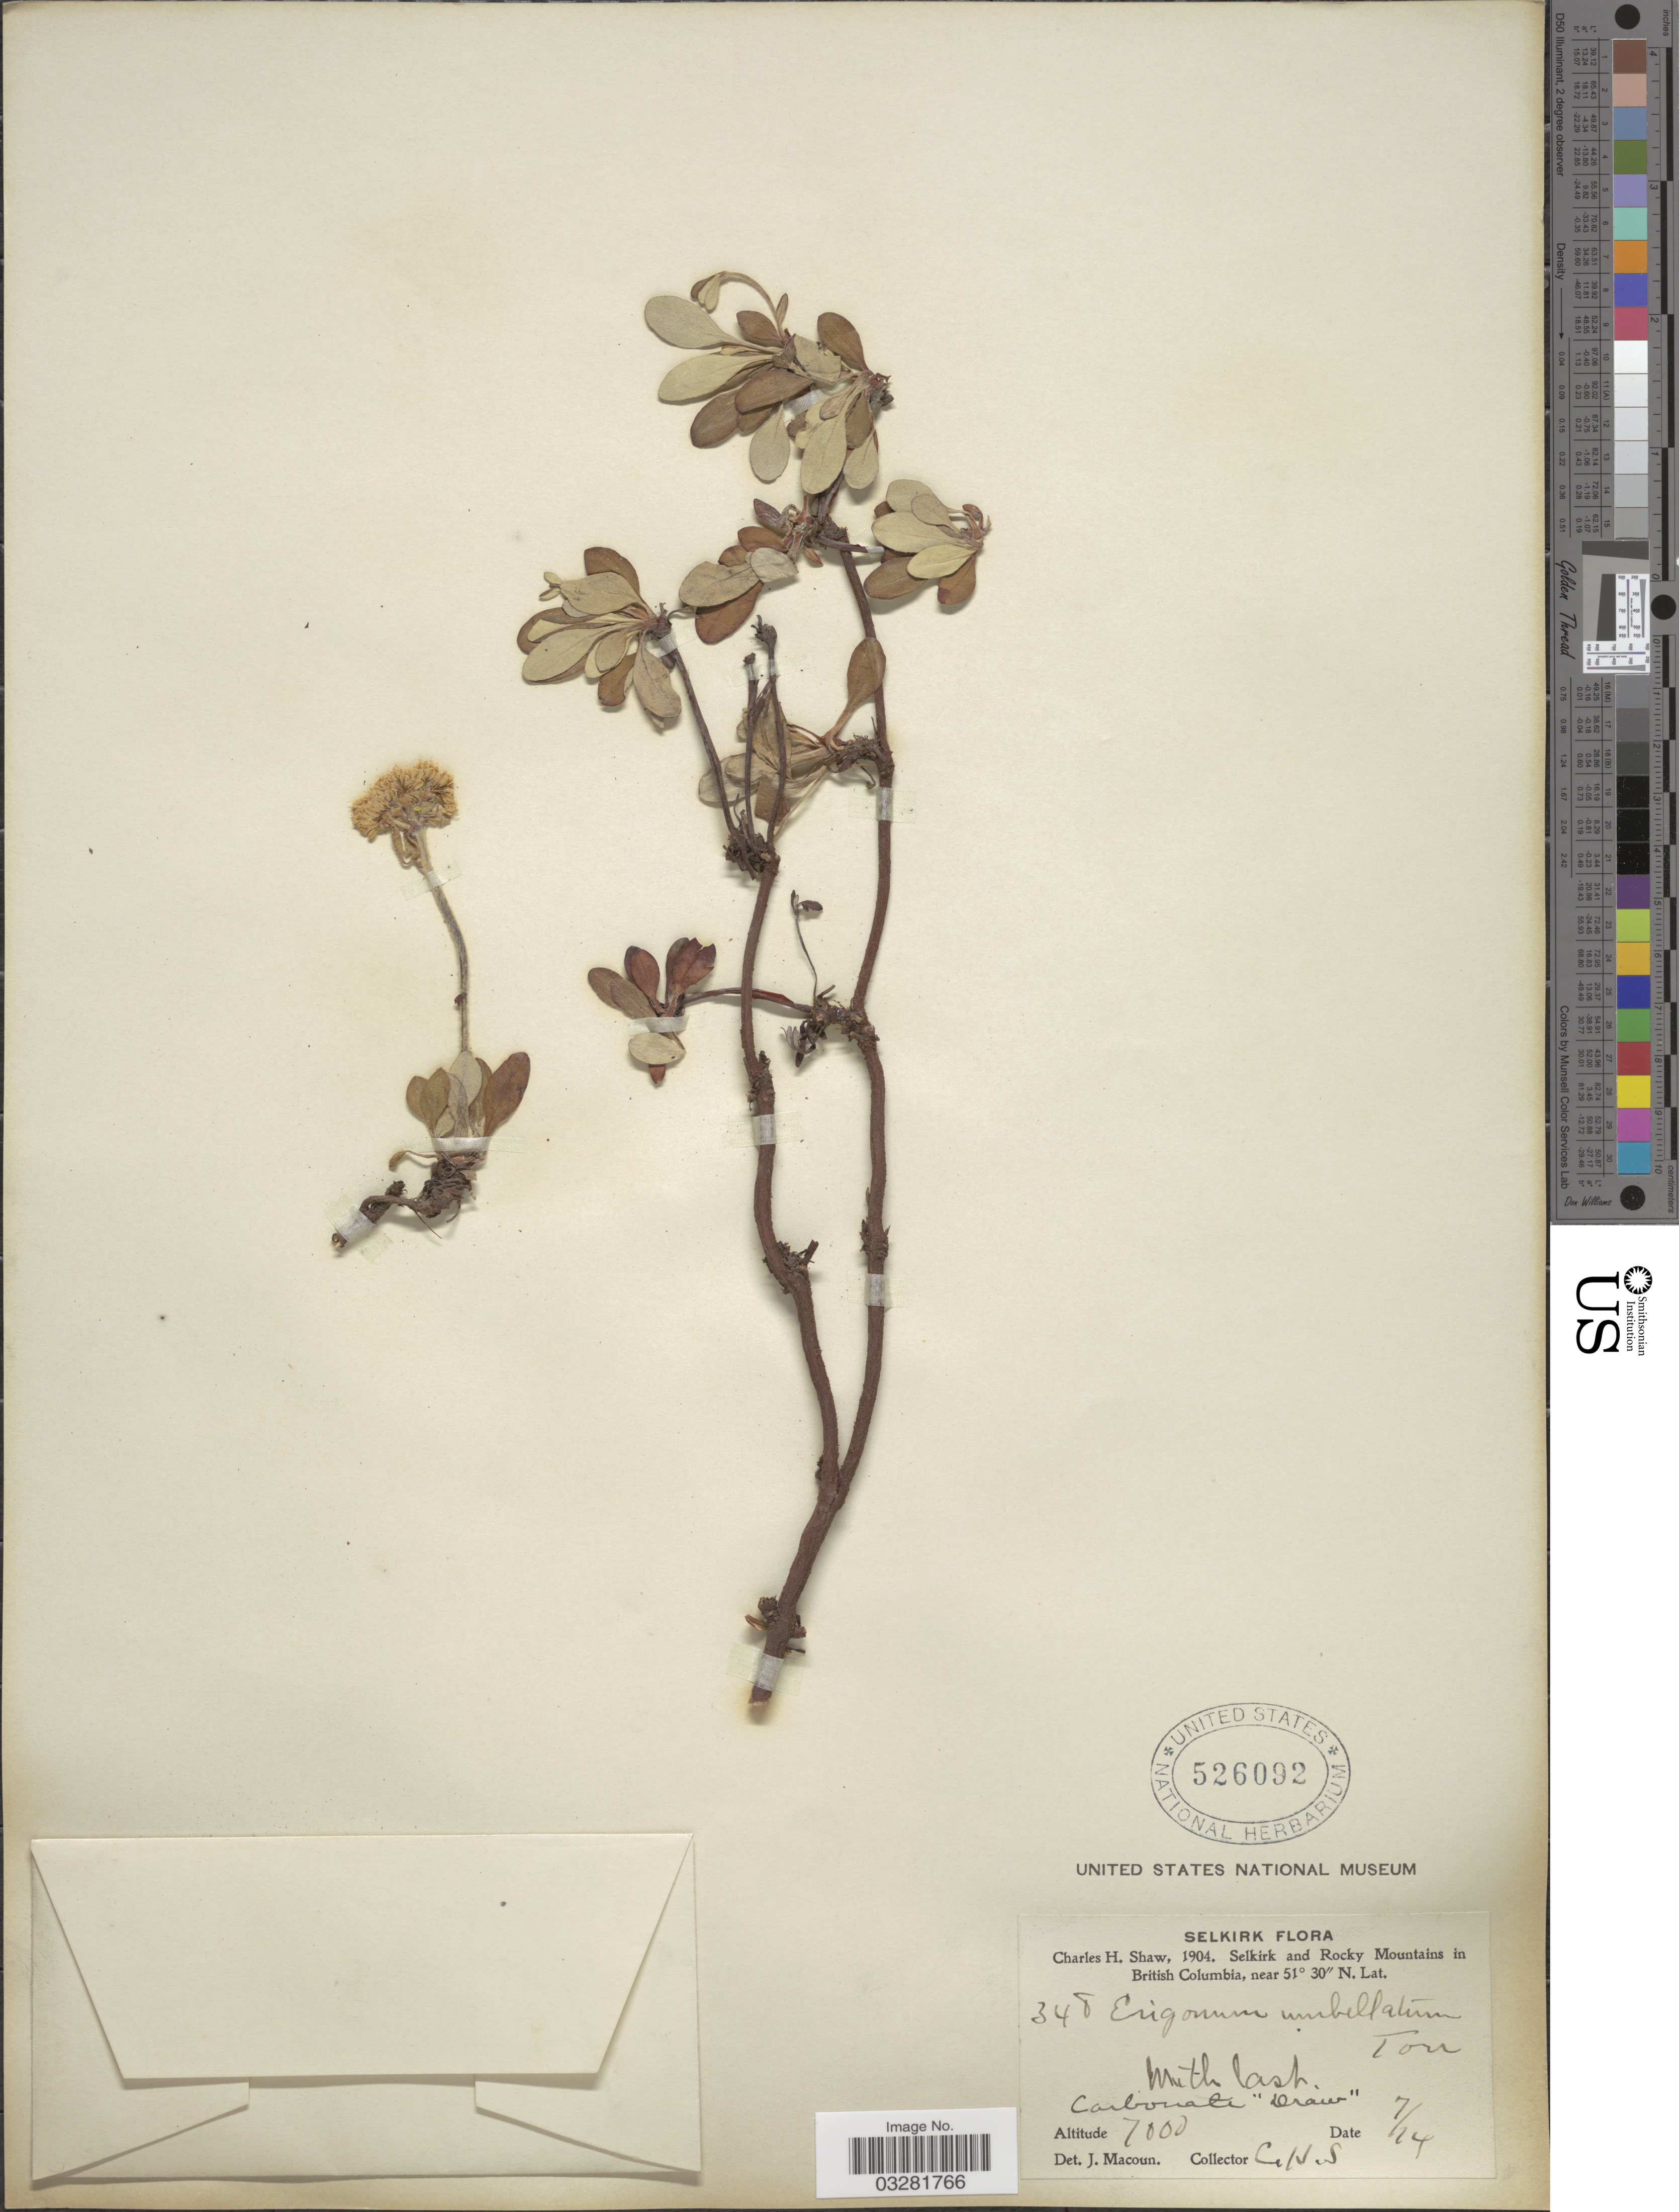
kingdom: Plantae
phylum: Tracheophyta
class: Magnoliopsida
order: Caryophyllales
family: Polygonaceae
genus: Eriogonum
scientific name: Eriogonum umbellatum var. subalpinum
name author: M.E. Jones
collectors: C. H. Shaw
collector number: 348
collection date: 1904-07-14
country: Canada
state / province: British Columbia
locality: Selkirk and Rocky Mountains. Carbonate "Draw".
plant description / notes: Precise locality edit: Corrected "Mouth Lash" to "Carbonate "Draw"."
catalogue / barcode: US 526092